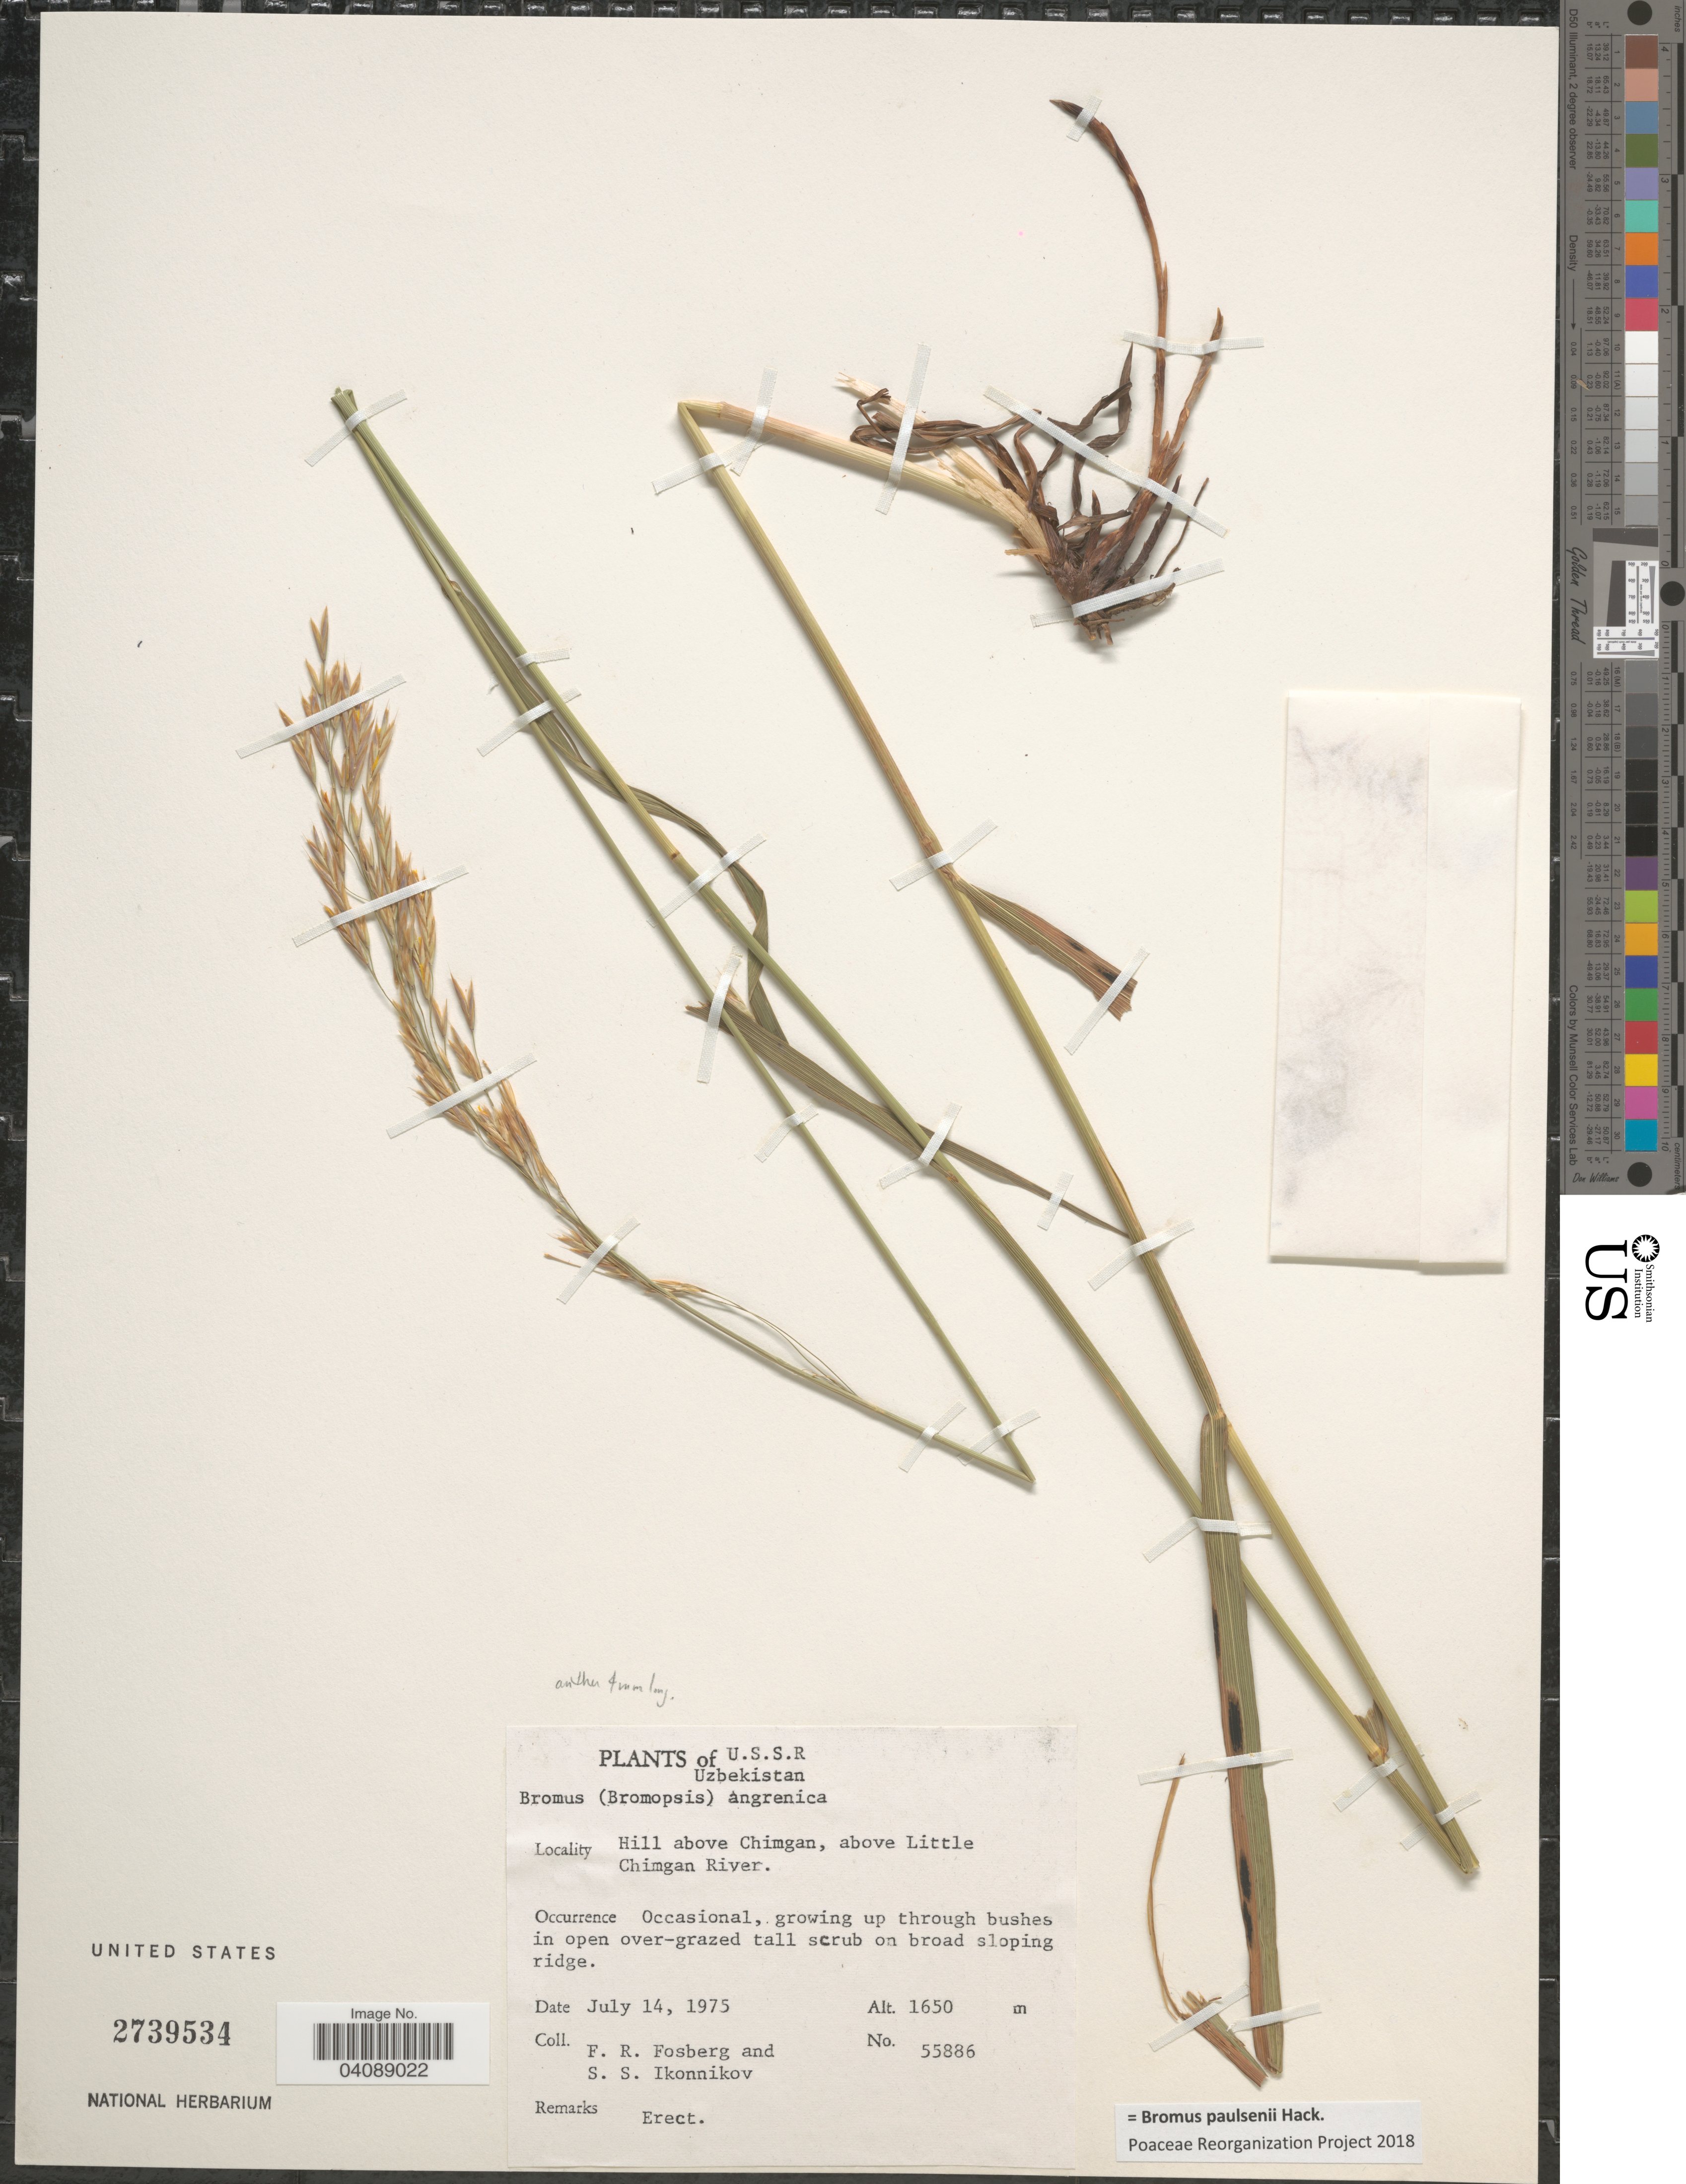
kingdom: Plantae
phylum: Tracheophyta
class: Liliopsida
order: Poales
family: Poaceae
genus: Bromus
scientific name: Bromus paulsenii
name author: Hack.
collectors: F. R. Fosberg & S. Ikonnikov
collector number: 55886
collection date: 1975-07-14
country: Uzbekistan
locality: U.S.S.R. Hill above Chimgan, above Little Chimgan River.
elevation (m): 1650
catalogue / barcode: US 2739534